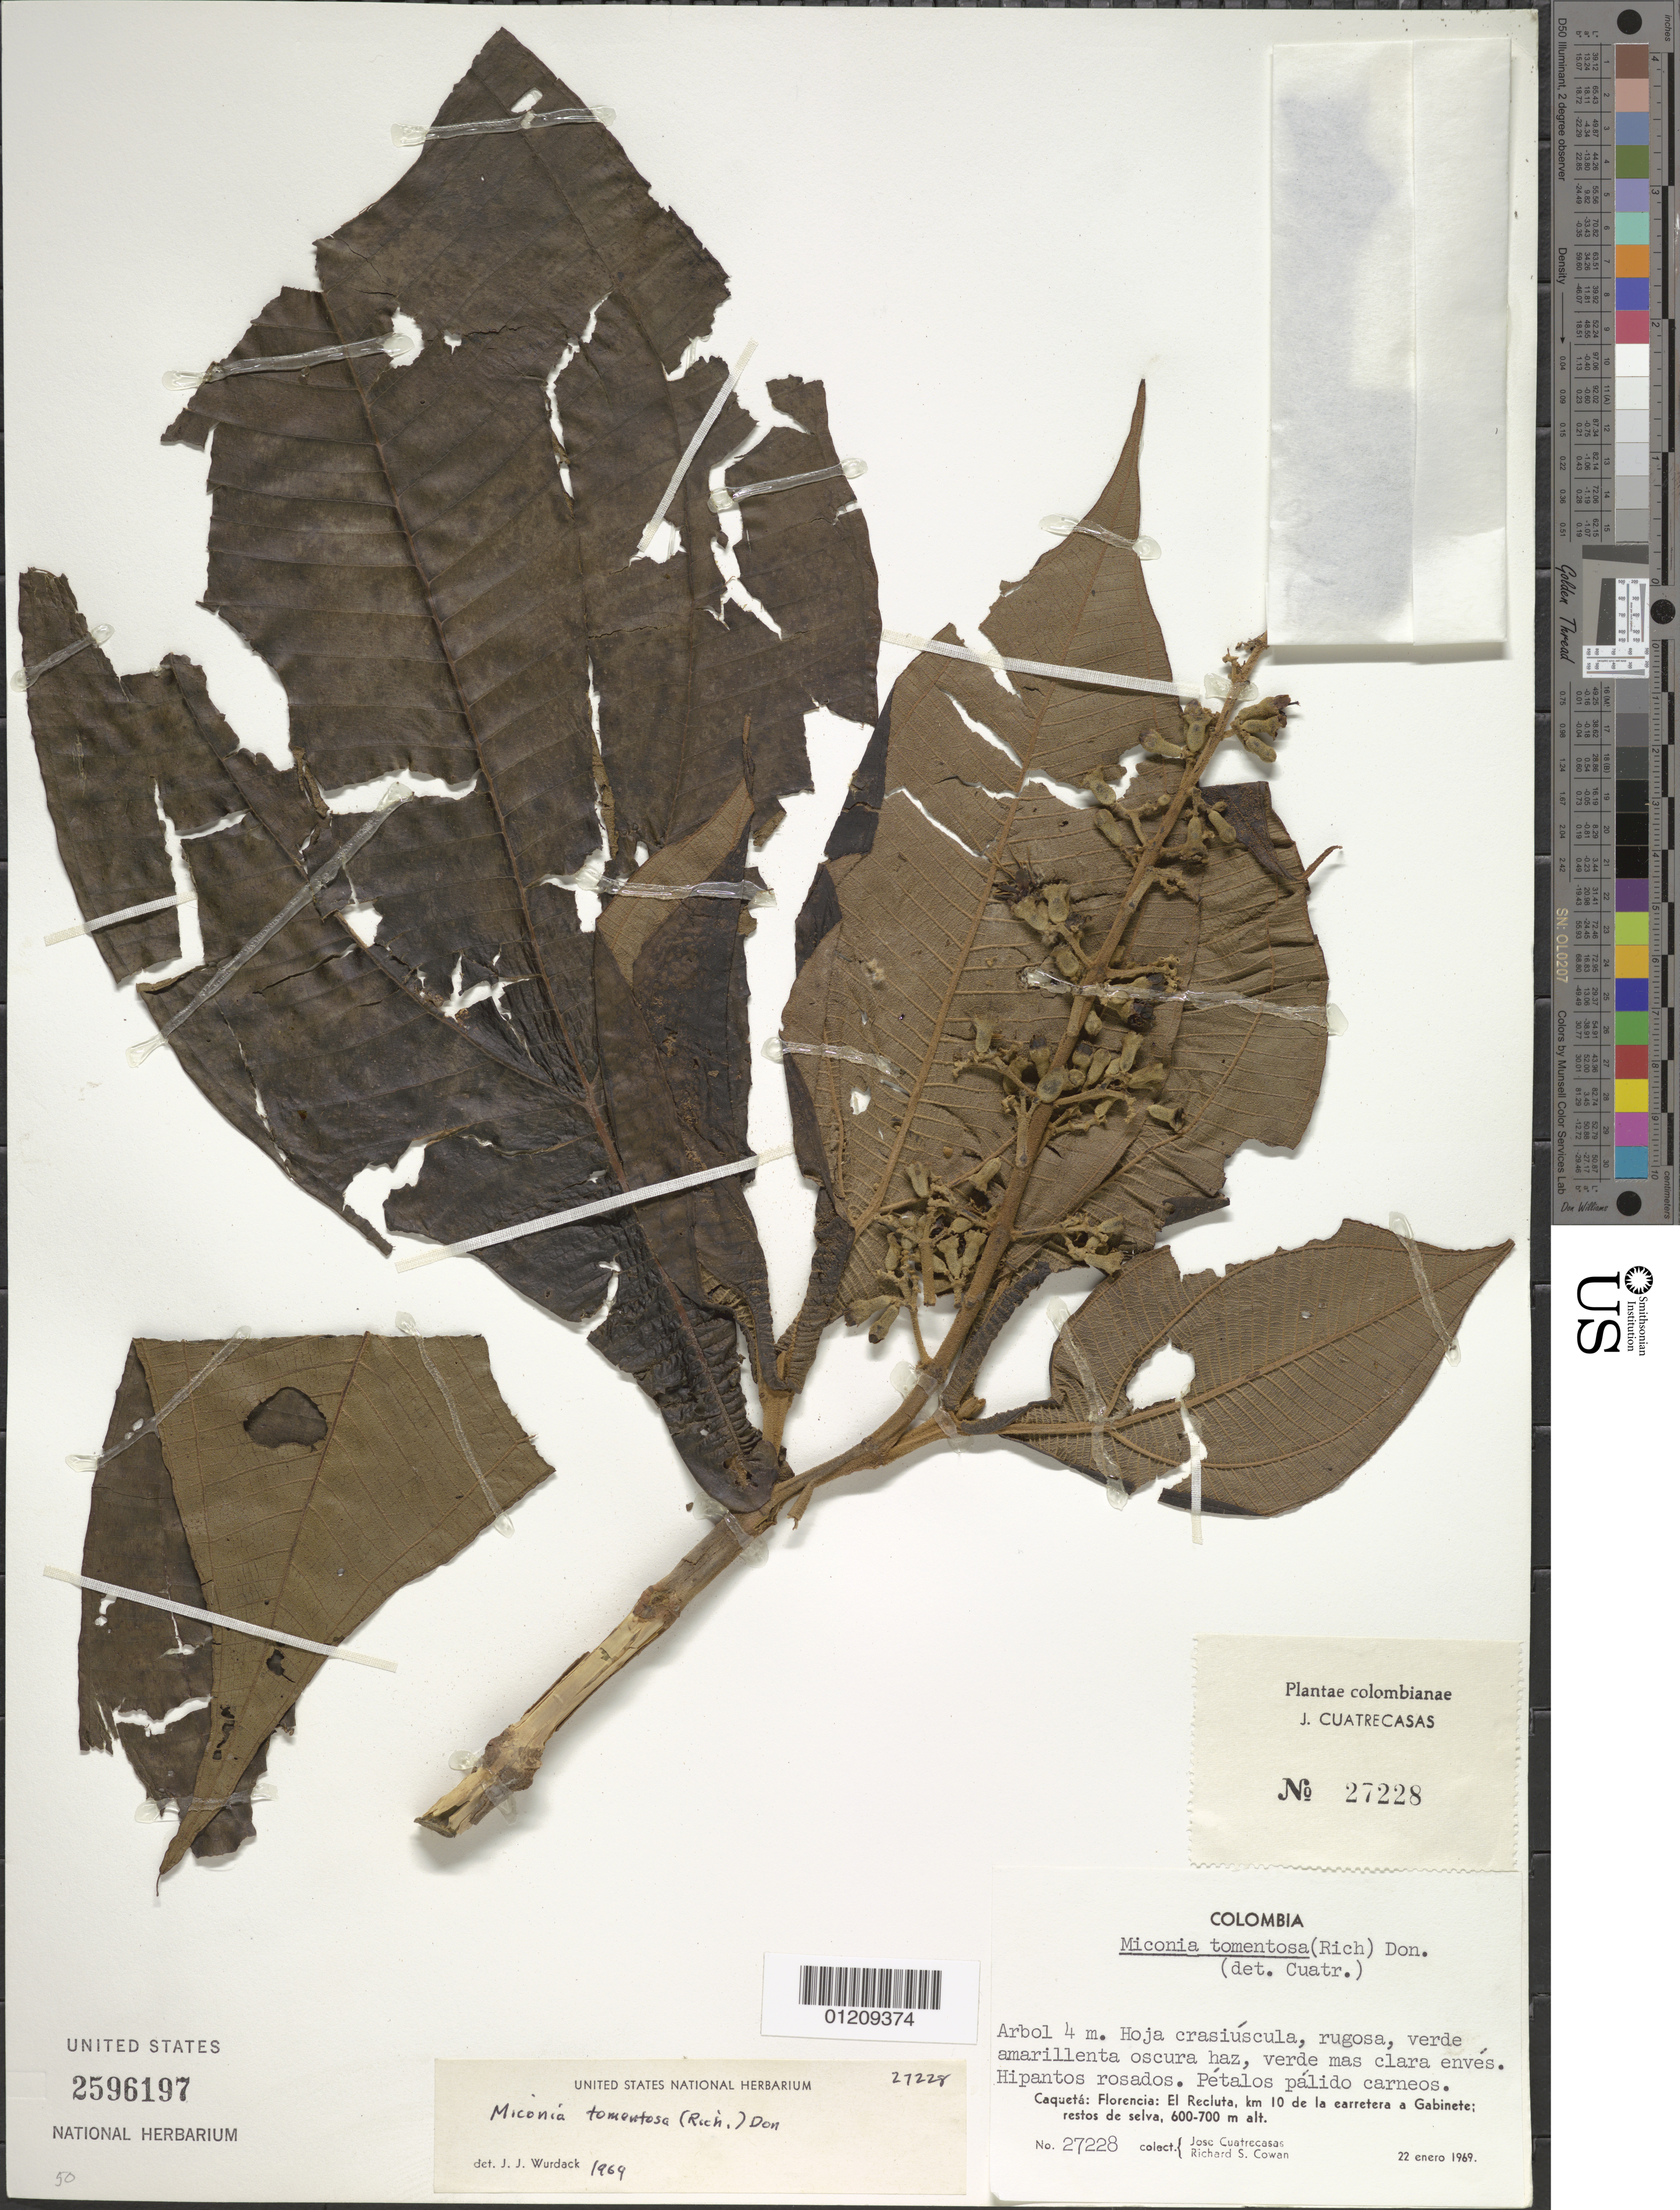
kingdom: Plantae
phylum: Tracheophyta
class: Magnoliopsida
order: Myrtales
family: Melastomataceae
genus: Miconia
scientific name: Miconia tomentosa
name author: (Rich.) D. Don ex DC.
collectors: J. Cuatrecasas & R. S. Cowan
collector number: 27228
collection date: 1969-01-22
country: Colombia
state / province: Caqueta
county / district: Florencia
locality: El Recluta, km 10 de la earretera a Gabinete; restos de selva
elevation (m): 600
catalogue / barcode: US 2596197